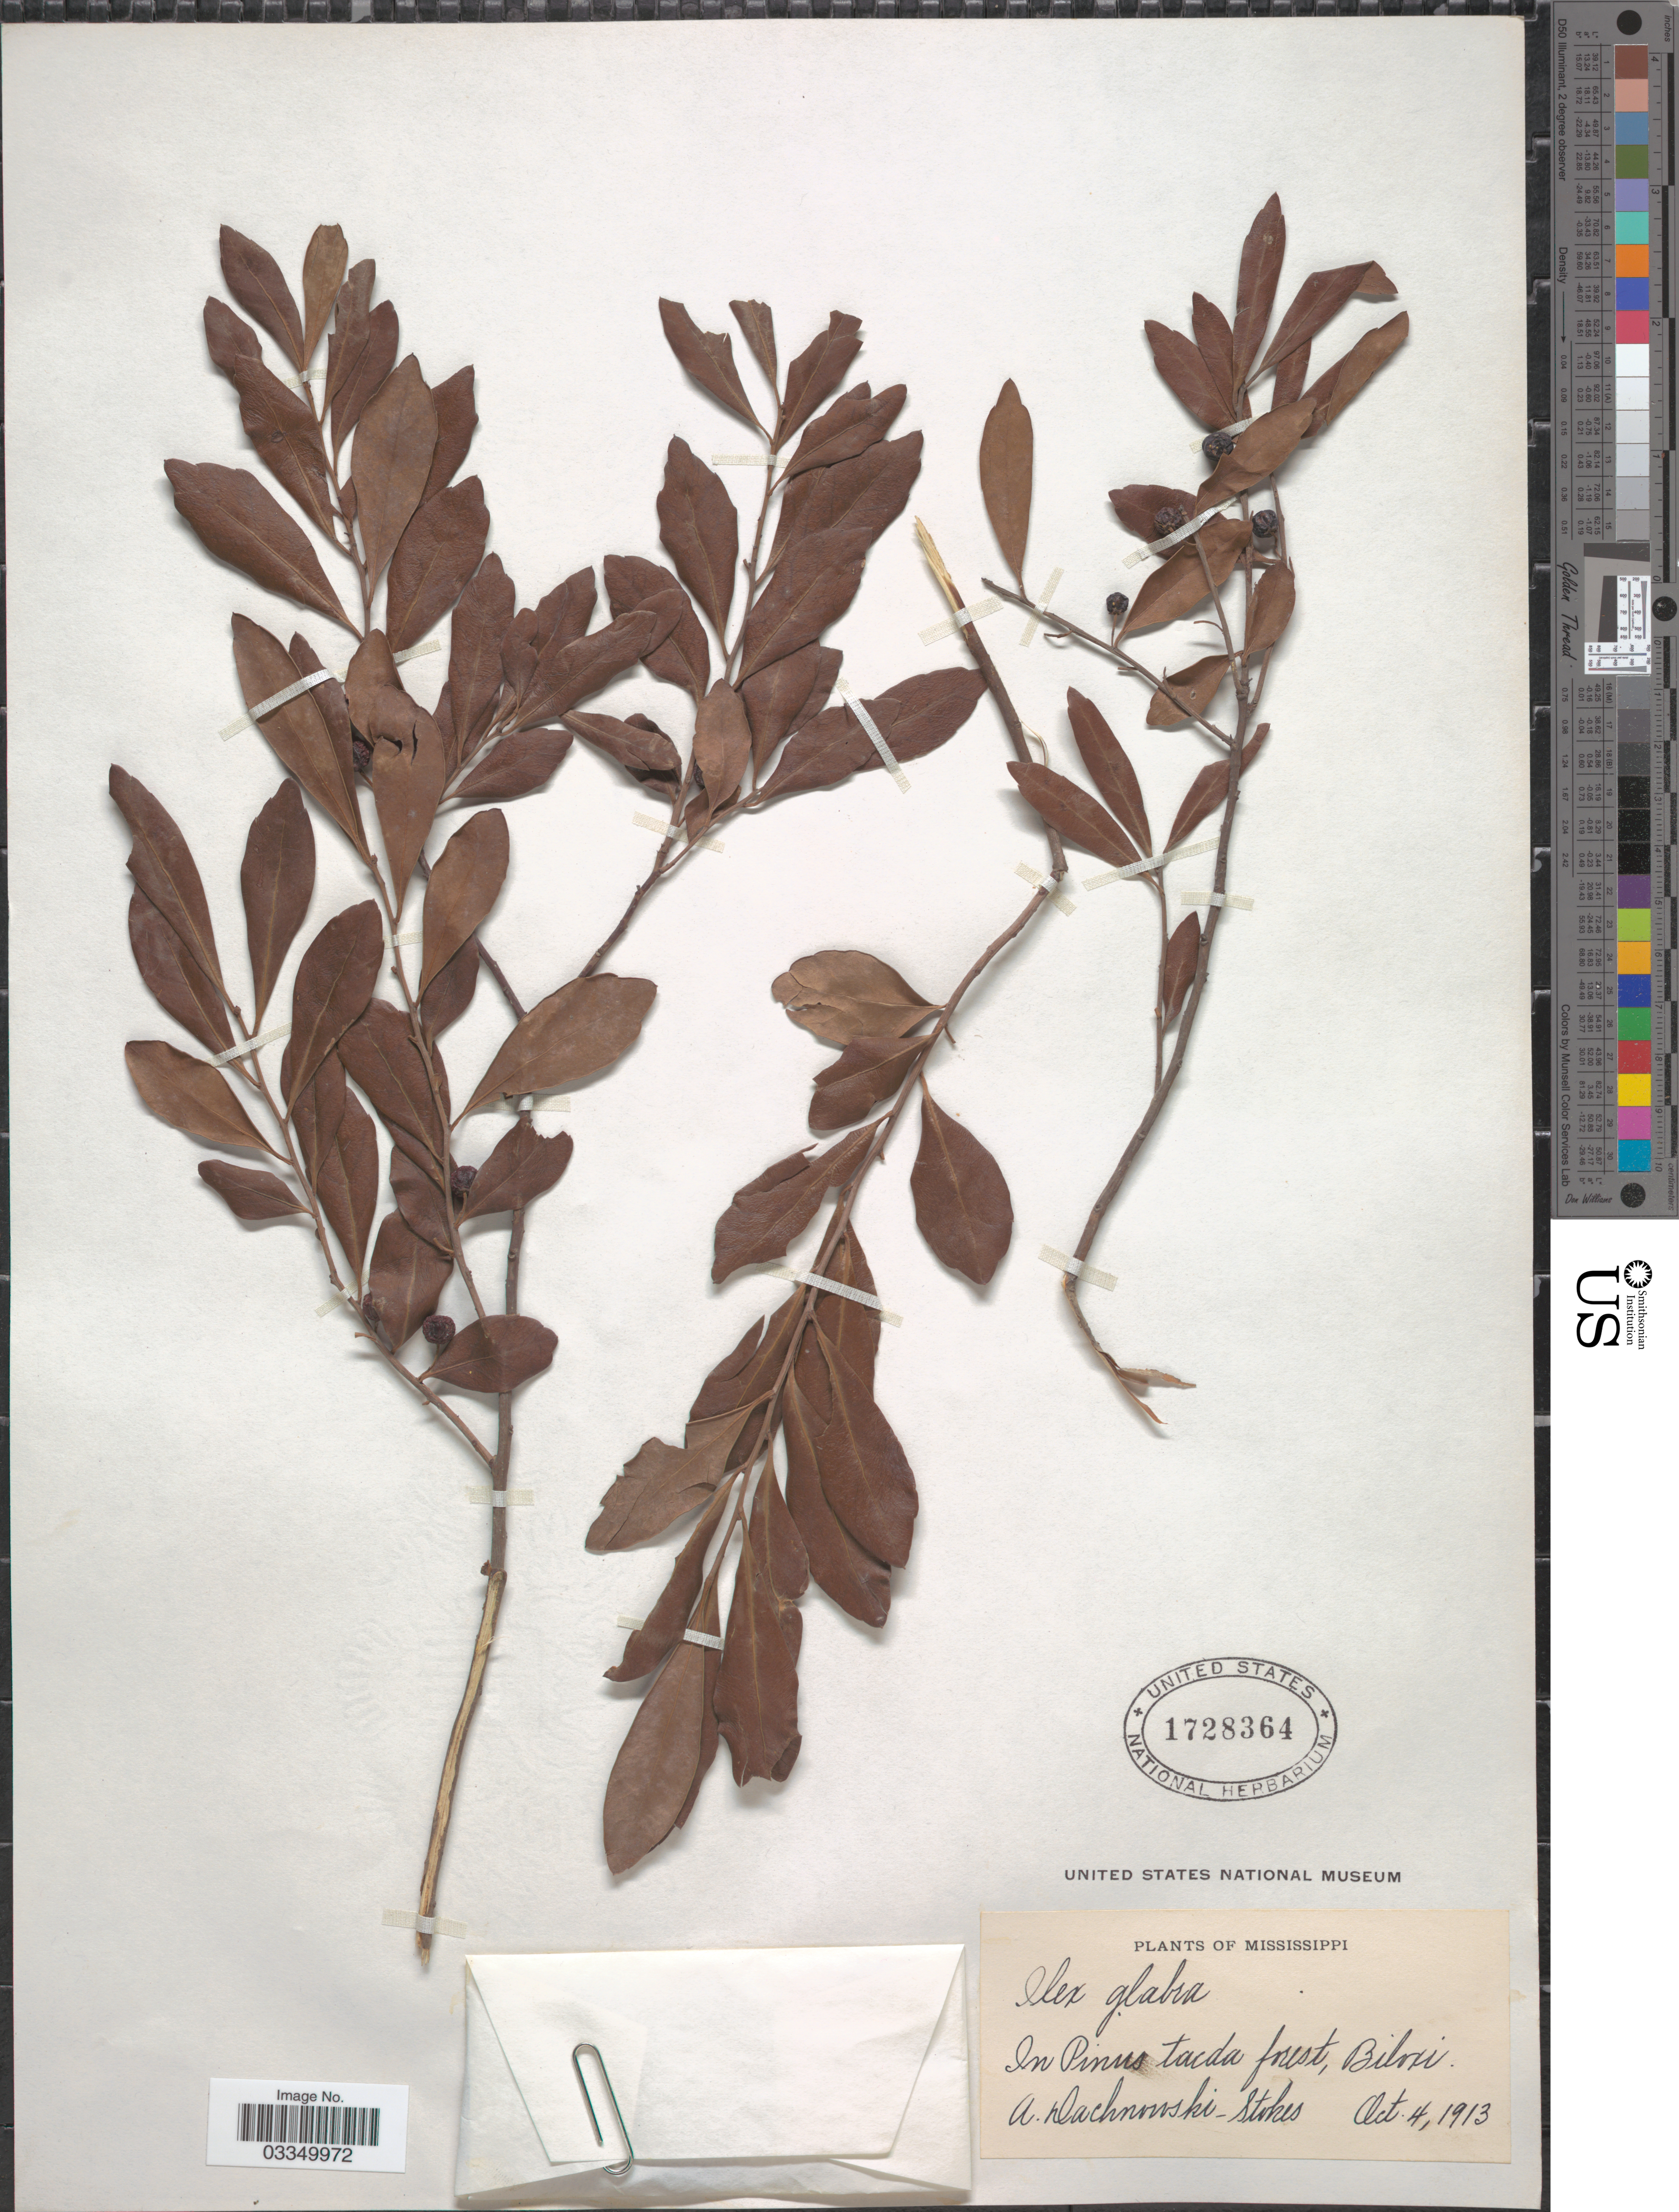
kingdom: Plantae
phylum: Tracheophyta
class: Magnoliopsida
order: Aquifoliales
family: Aquifoliaceae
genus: Ilex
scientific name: Ilex glabra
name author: (L.) A. Gray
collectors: A. P. Dachnowski-Stokes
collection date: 1913-10-04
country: United States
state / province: Mississippi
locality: Biloxi.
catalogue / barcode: US 1728364